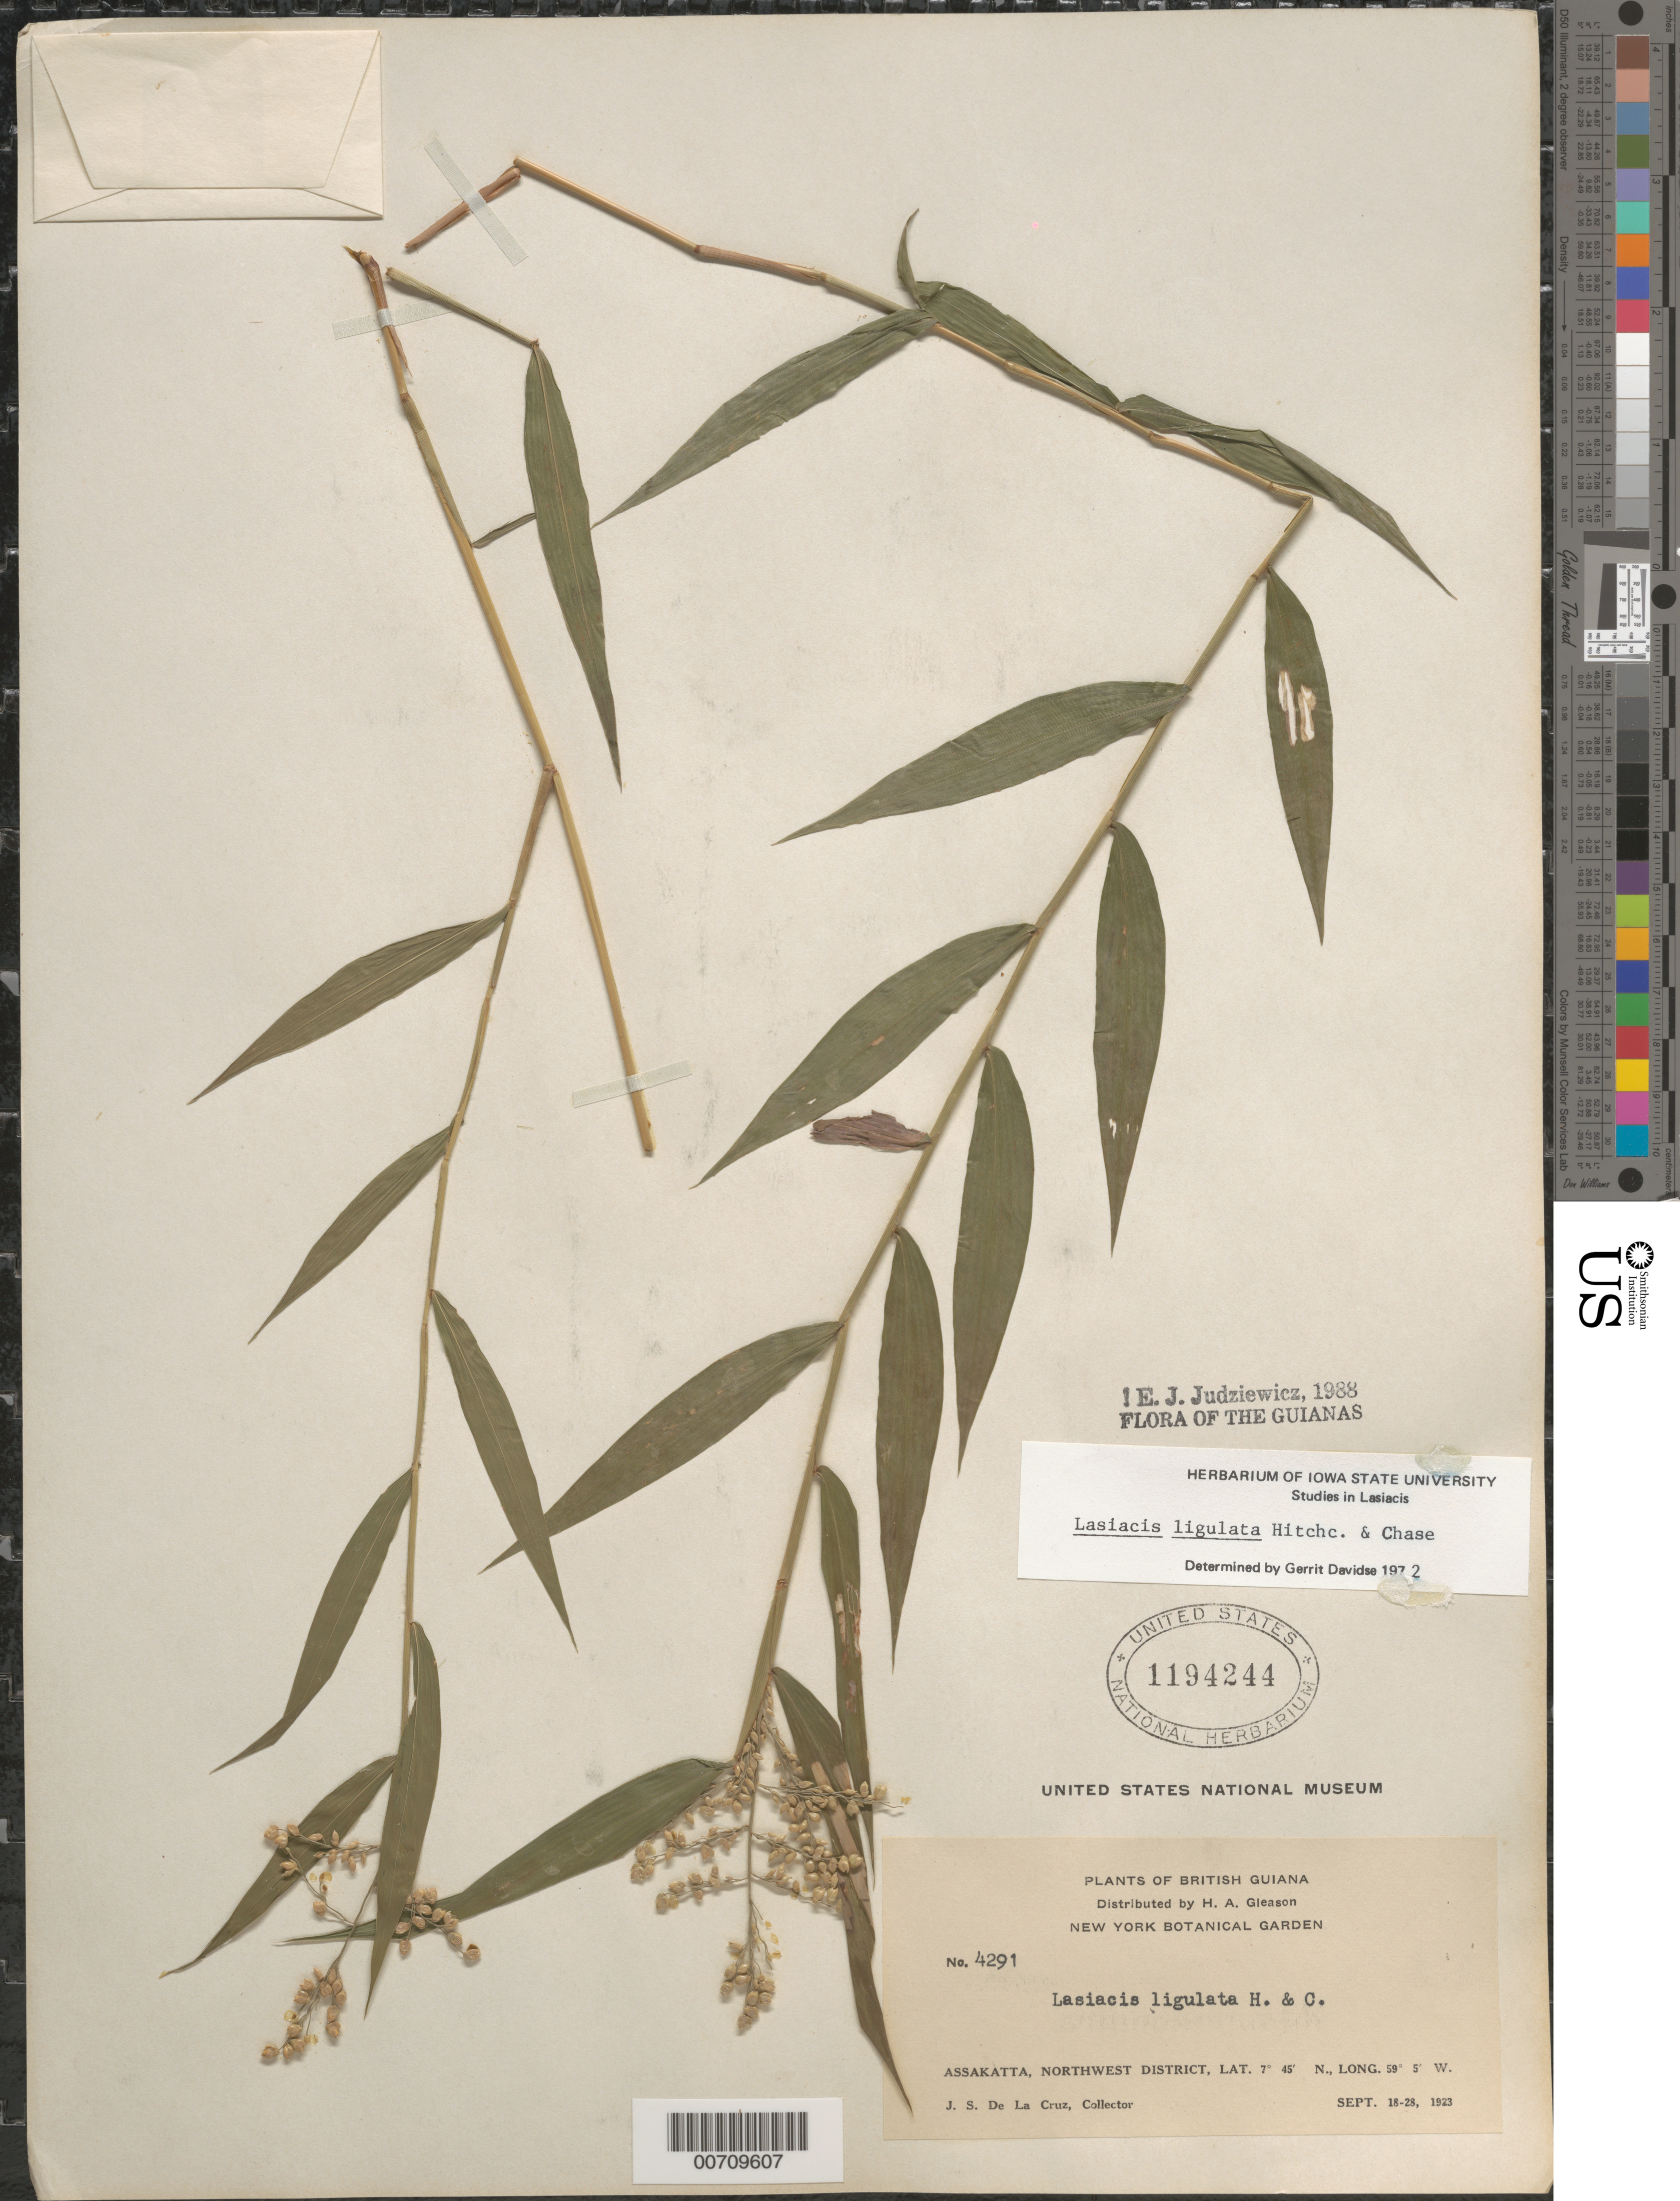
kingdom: Plantae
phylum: Tracheophyta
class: Liliopsida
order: Poales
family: Poaceae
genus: Lasiacis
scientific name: Lasiacis ligulata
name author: Hitchc. & Chase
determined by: Davidse, Gerrit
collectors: J. S. de la Cruz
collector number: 4291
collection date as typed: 18-Sep-23 to 28-Sep-23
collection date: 1923-09-18/1923-09-28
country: Guyana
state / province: Barima-Waini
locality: Assakatta, NW District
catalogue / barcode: US 1194244